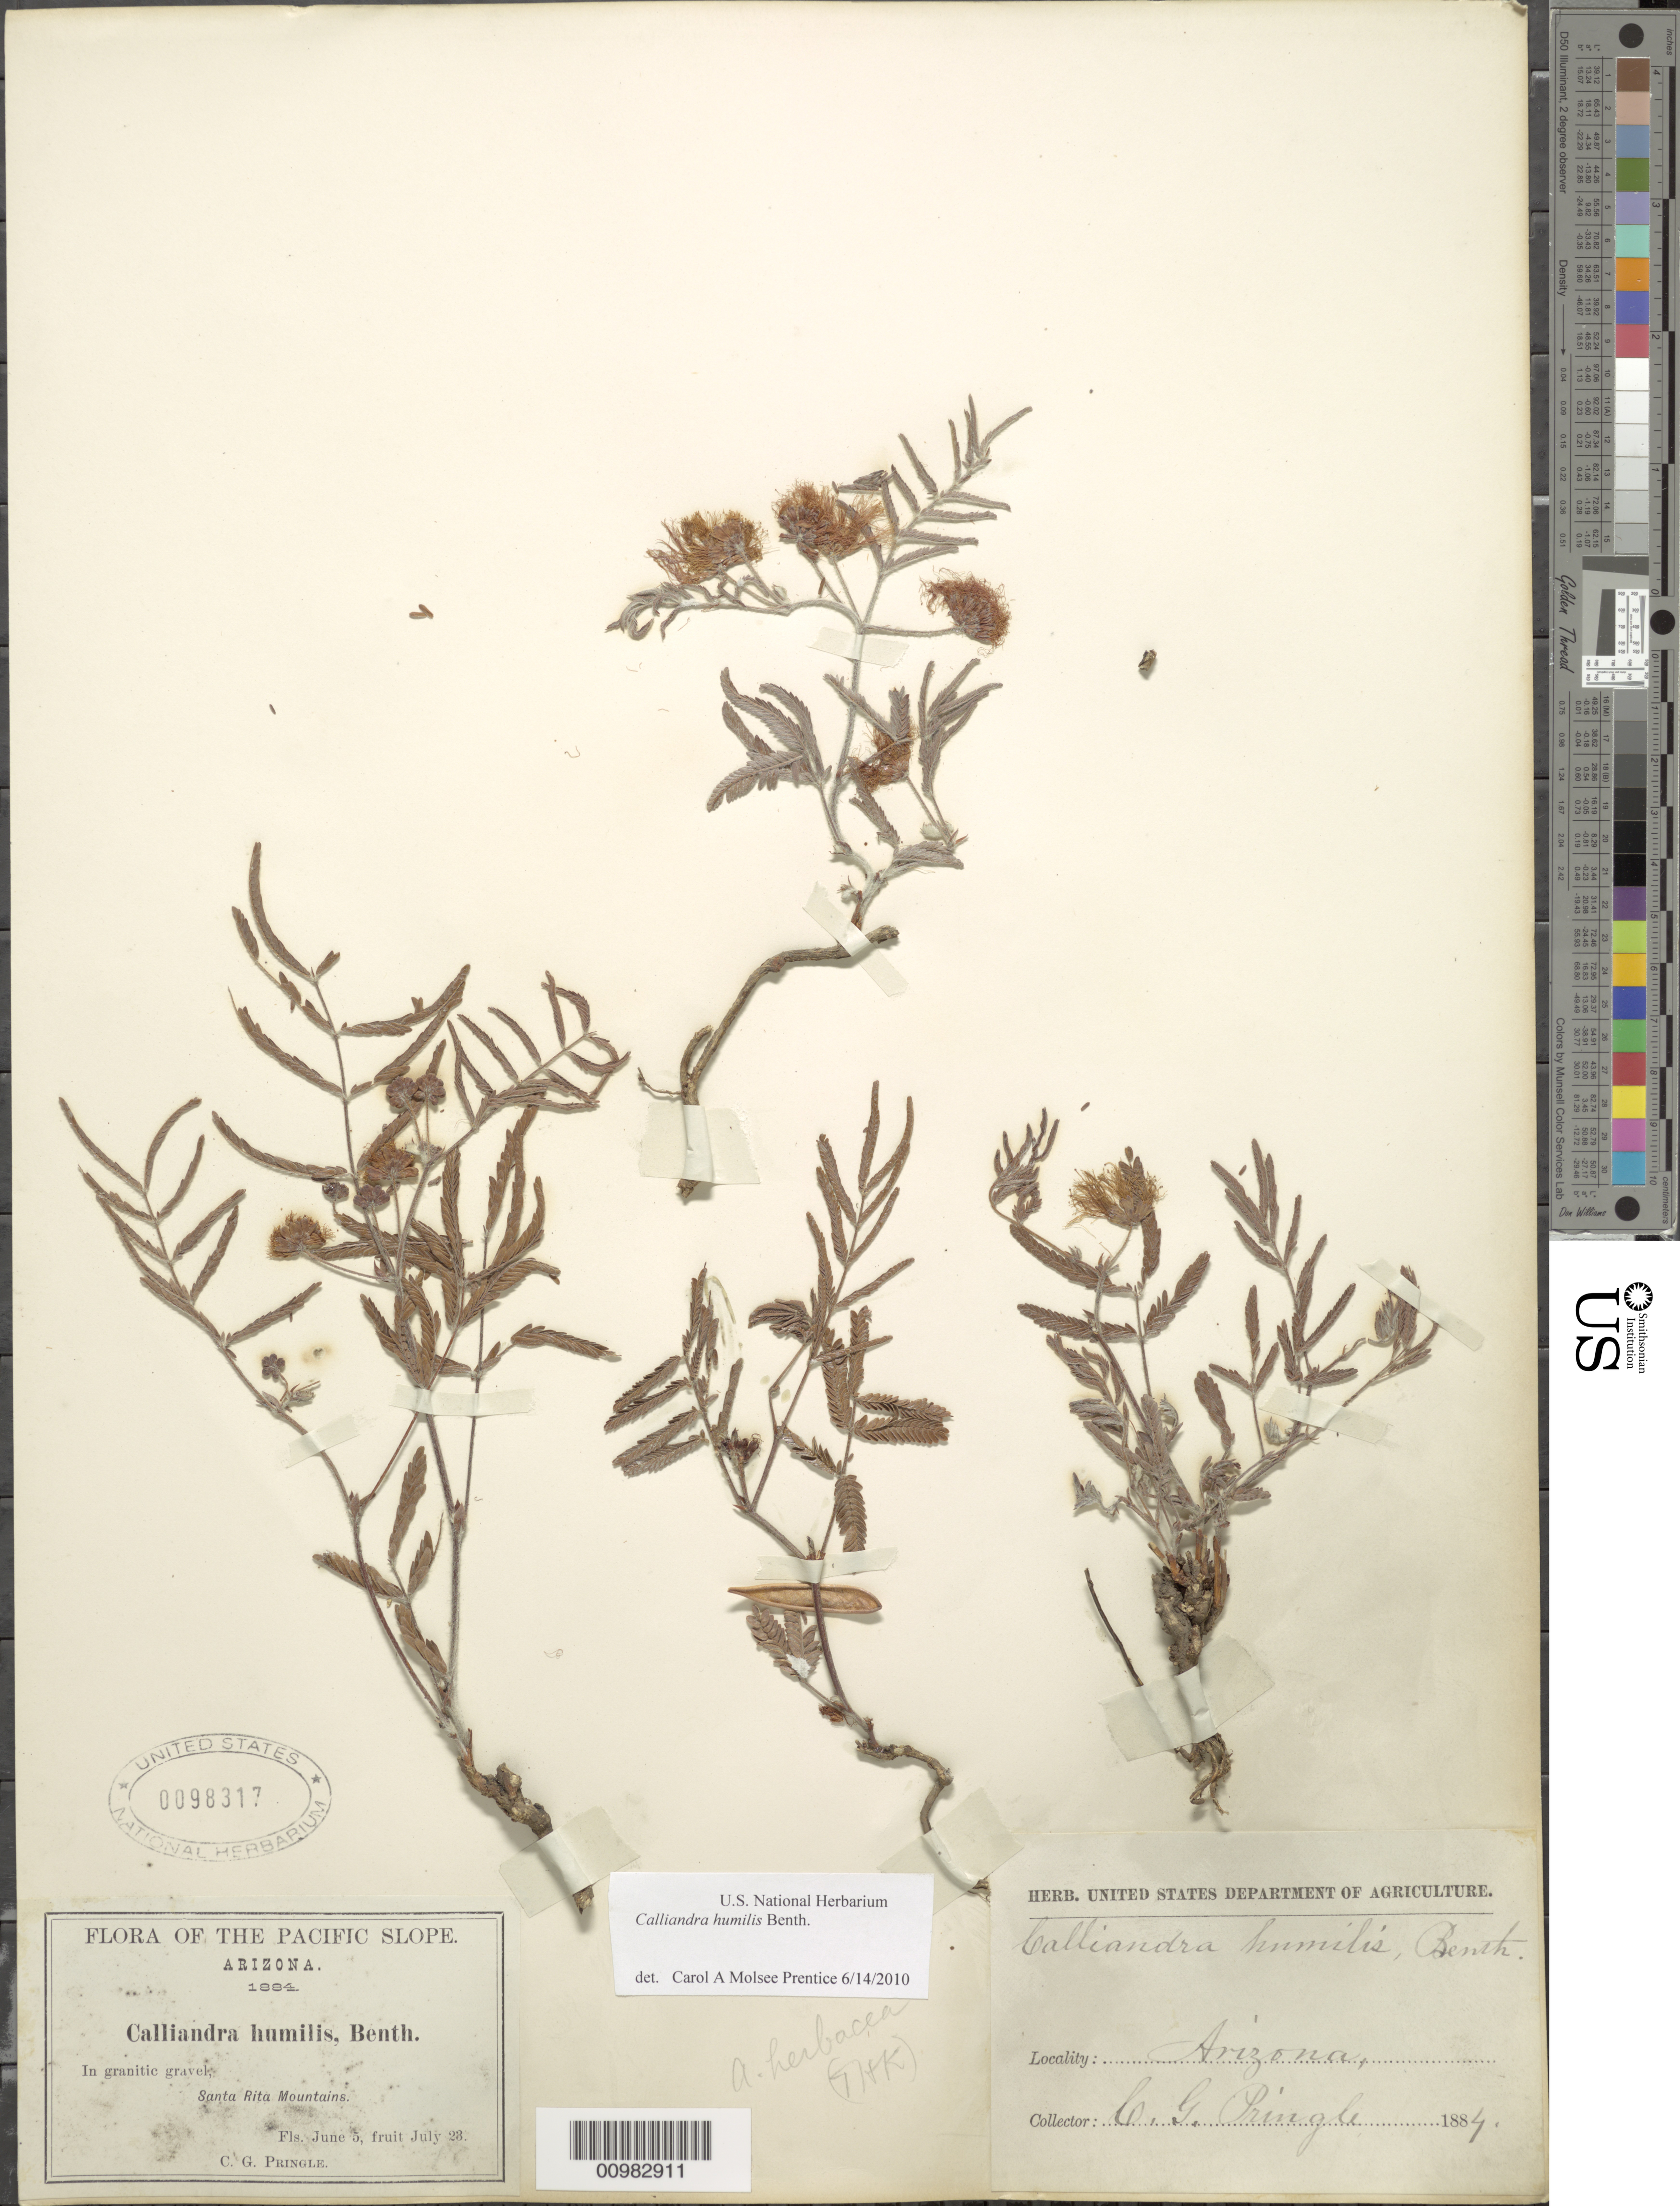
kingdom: Plantae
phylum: Tracheophyta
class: Magnoliopsida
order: Fabales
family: Fabaceae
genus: Calliandra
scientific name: Calliandra humilis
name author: Benth.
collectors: C. G. Pringle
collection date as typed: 05 Jun 1884 to 23 Jul 1884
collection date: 1884-06-05/1884-07-23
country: United States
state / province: Arizona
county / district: Santa Cruz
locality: Santa Rita Mountains.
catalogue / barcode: US 98317